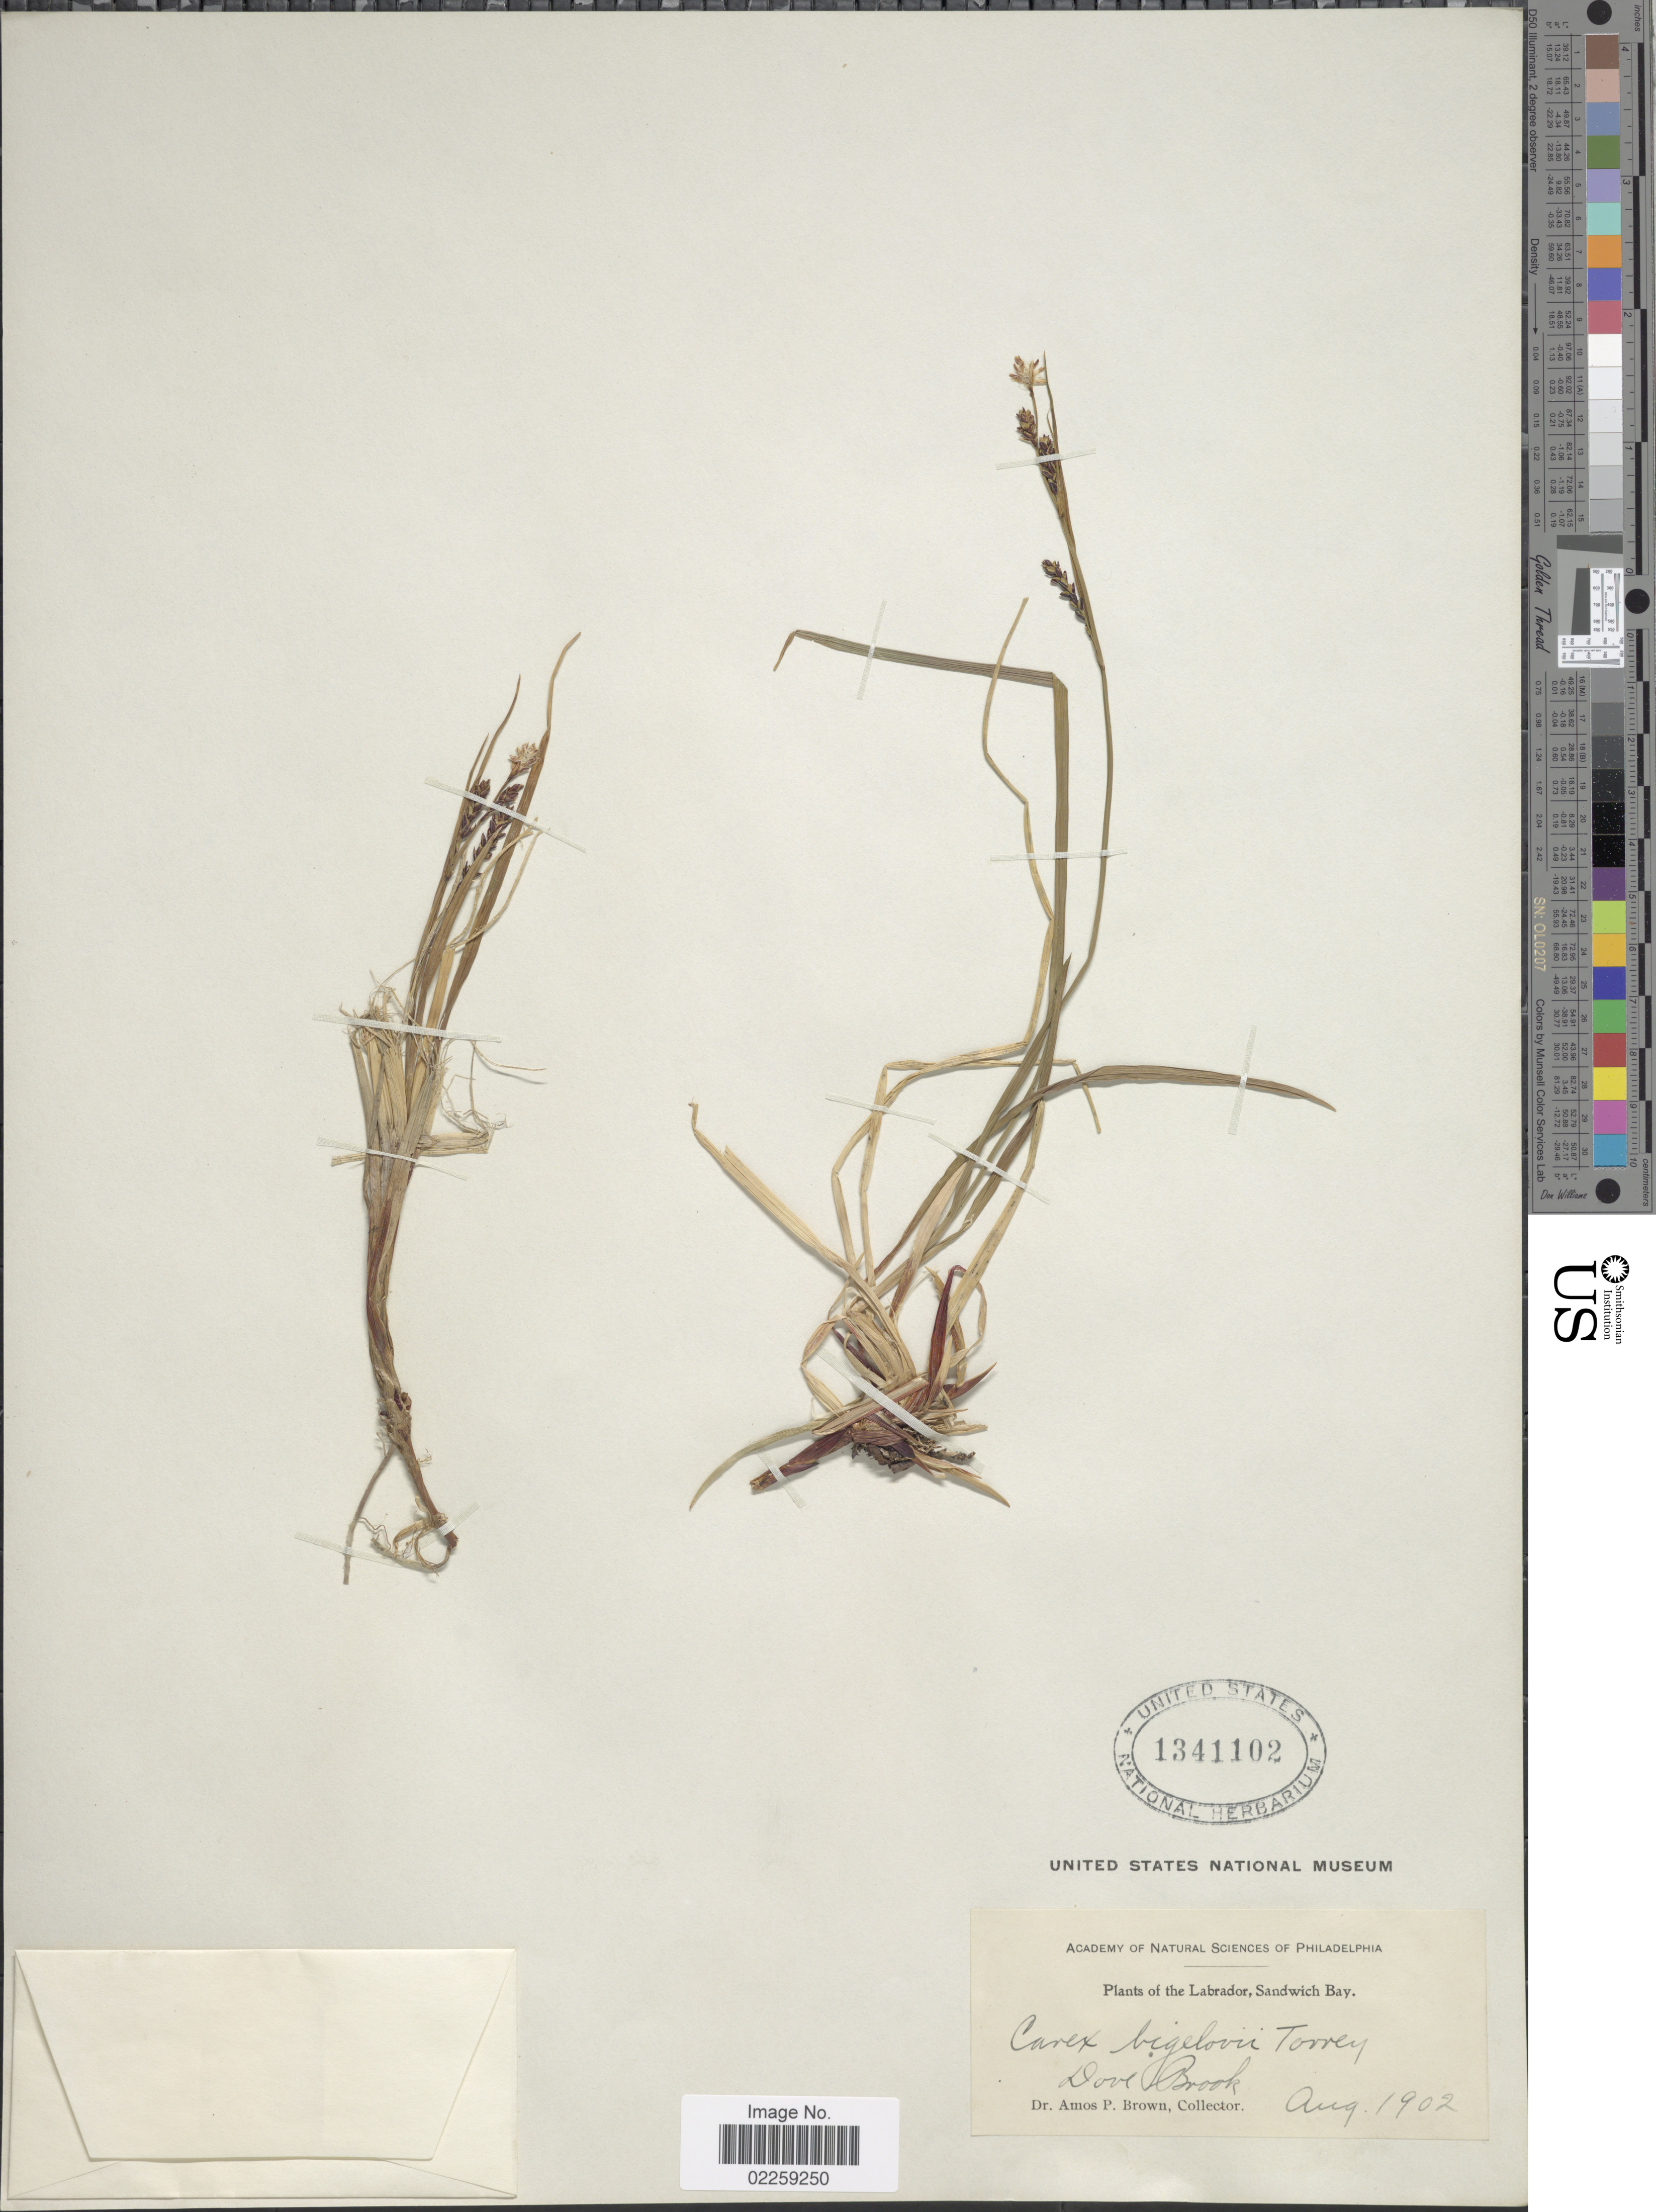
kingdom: Plantae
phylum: Tracheophyta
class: Liliopsida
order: Poales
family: Cyperaceae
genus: Carex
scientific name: Carex bigelowii subsp. bigelowii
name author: Torr. ex Schwein.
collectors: A. P. Br.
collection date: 1902-08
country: Canada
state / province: Newfoundland and Labrador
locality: Labrador, Sandwich Bay, Dove Brook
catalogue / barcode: US 1341102